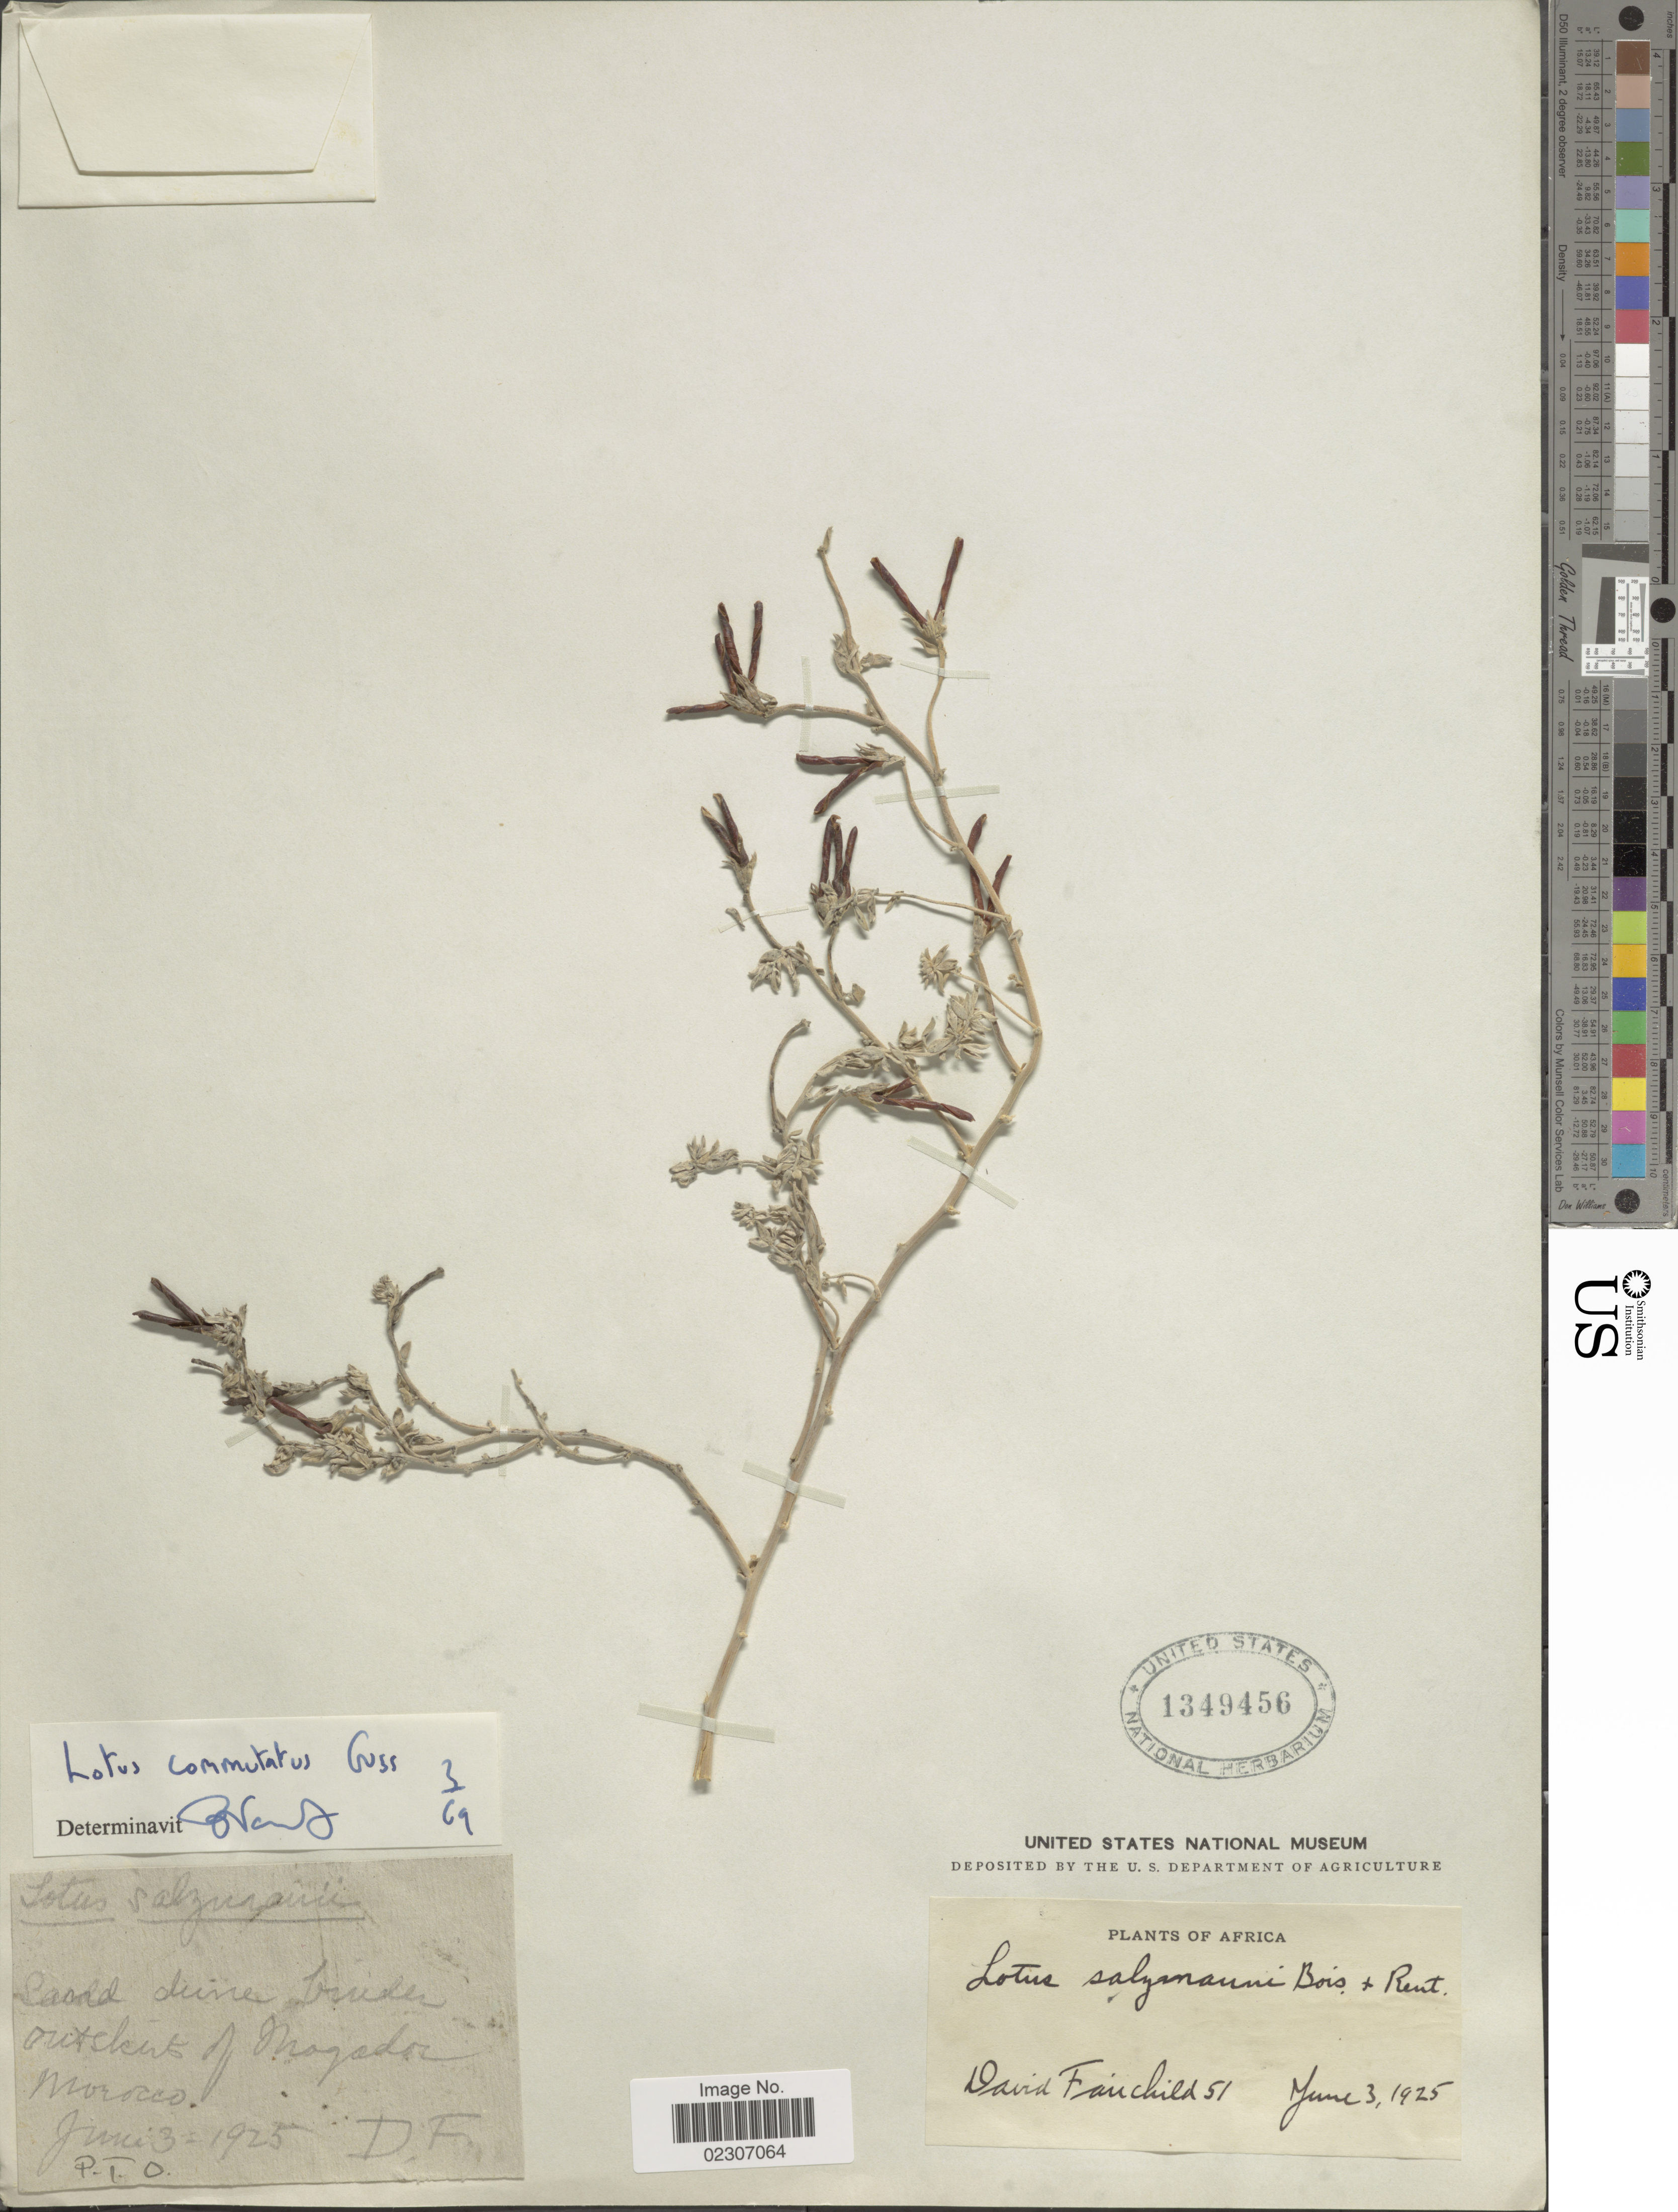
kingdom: Plantae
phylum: Tracheophyta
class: Magnoliopsida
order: Fabales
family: Fabaceae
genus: Lotus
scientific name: Lotus commutatus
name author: Gussone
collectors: D. Fairchild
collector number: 51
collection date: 1925-06-03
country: Morocco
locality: Sand dune b[illegible text] outskirts of Mogador.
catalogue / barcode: US 1349456